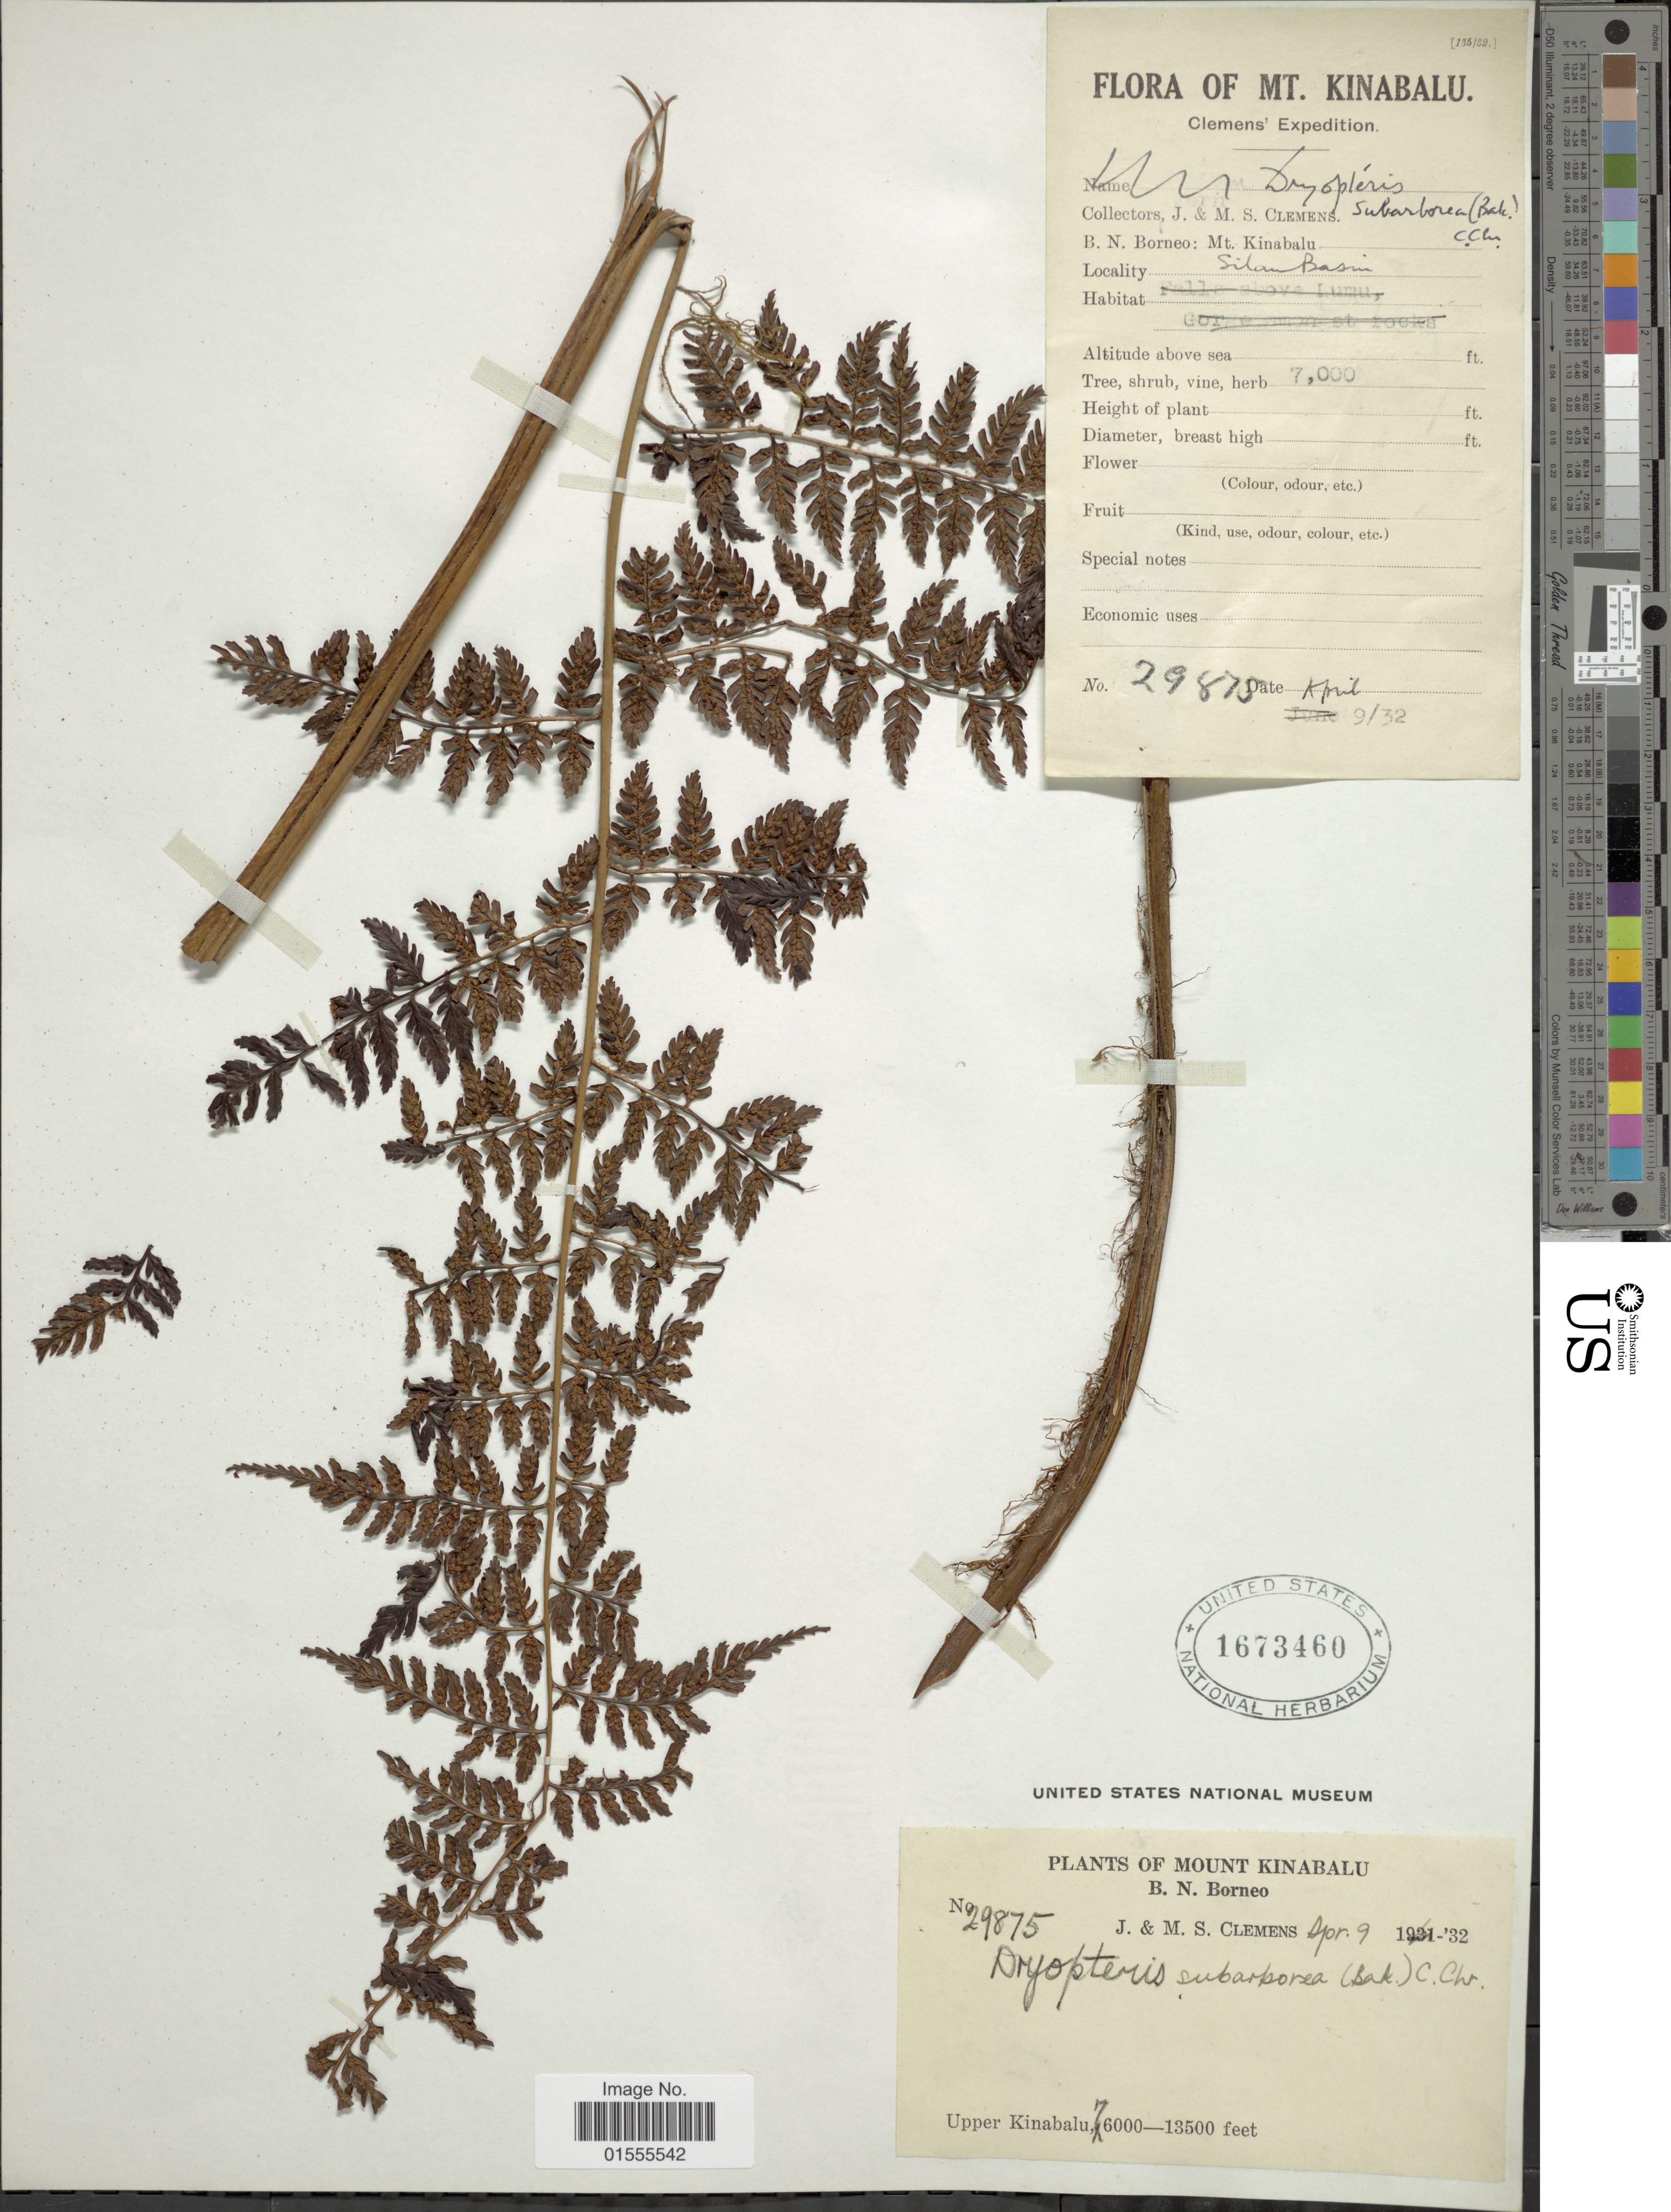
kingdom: Plantae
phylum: Tracheophyta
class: Polypodiopsida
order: Polypodiales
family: Dryopteridaceae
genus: Dryopteris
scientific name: Dryopteris sp.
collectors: J. Clemens & M. S. Clemens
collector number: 29875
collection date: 1932-04-09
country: Malaysia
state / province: Sabah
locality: Mount Kinabalu, B.N. Borneo, upper Kinabalu, Silau Basin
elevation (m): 2134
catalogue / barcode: US 1673460